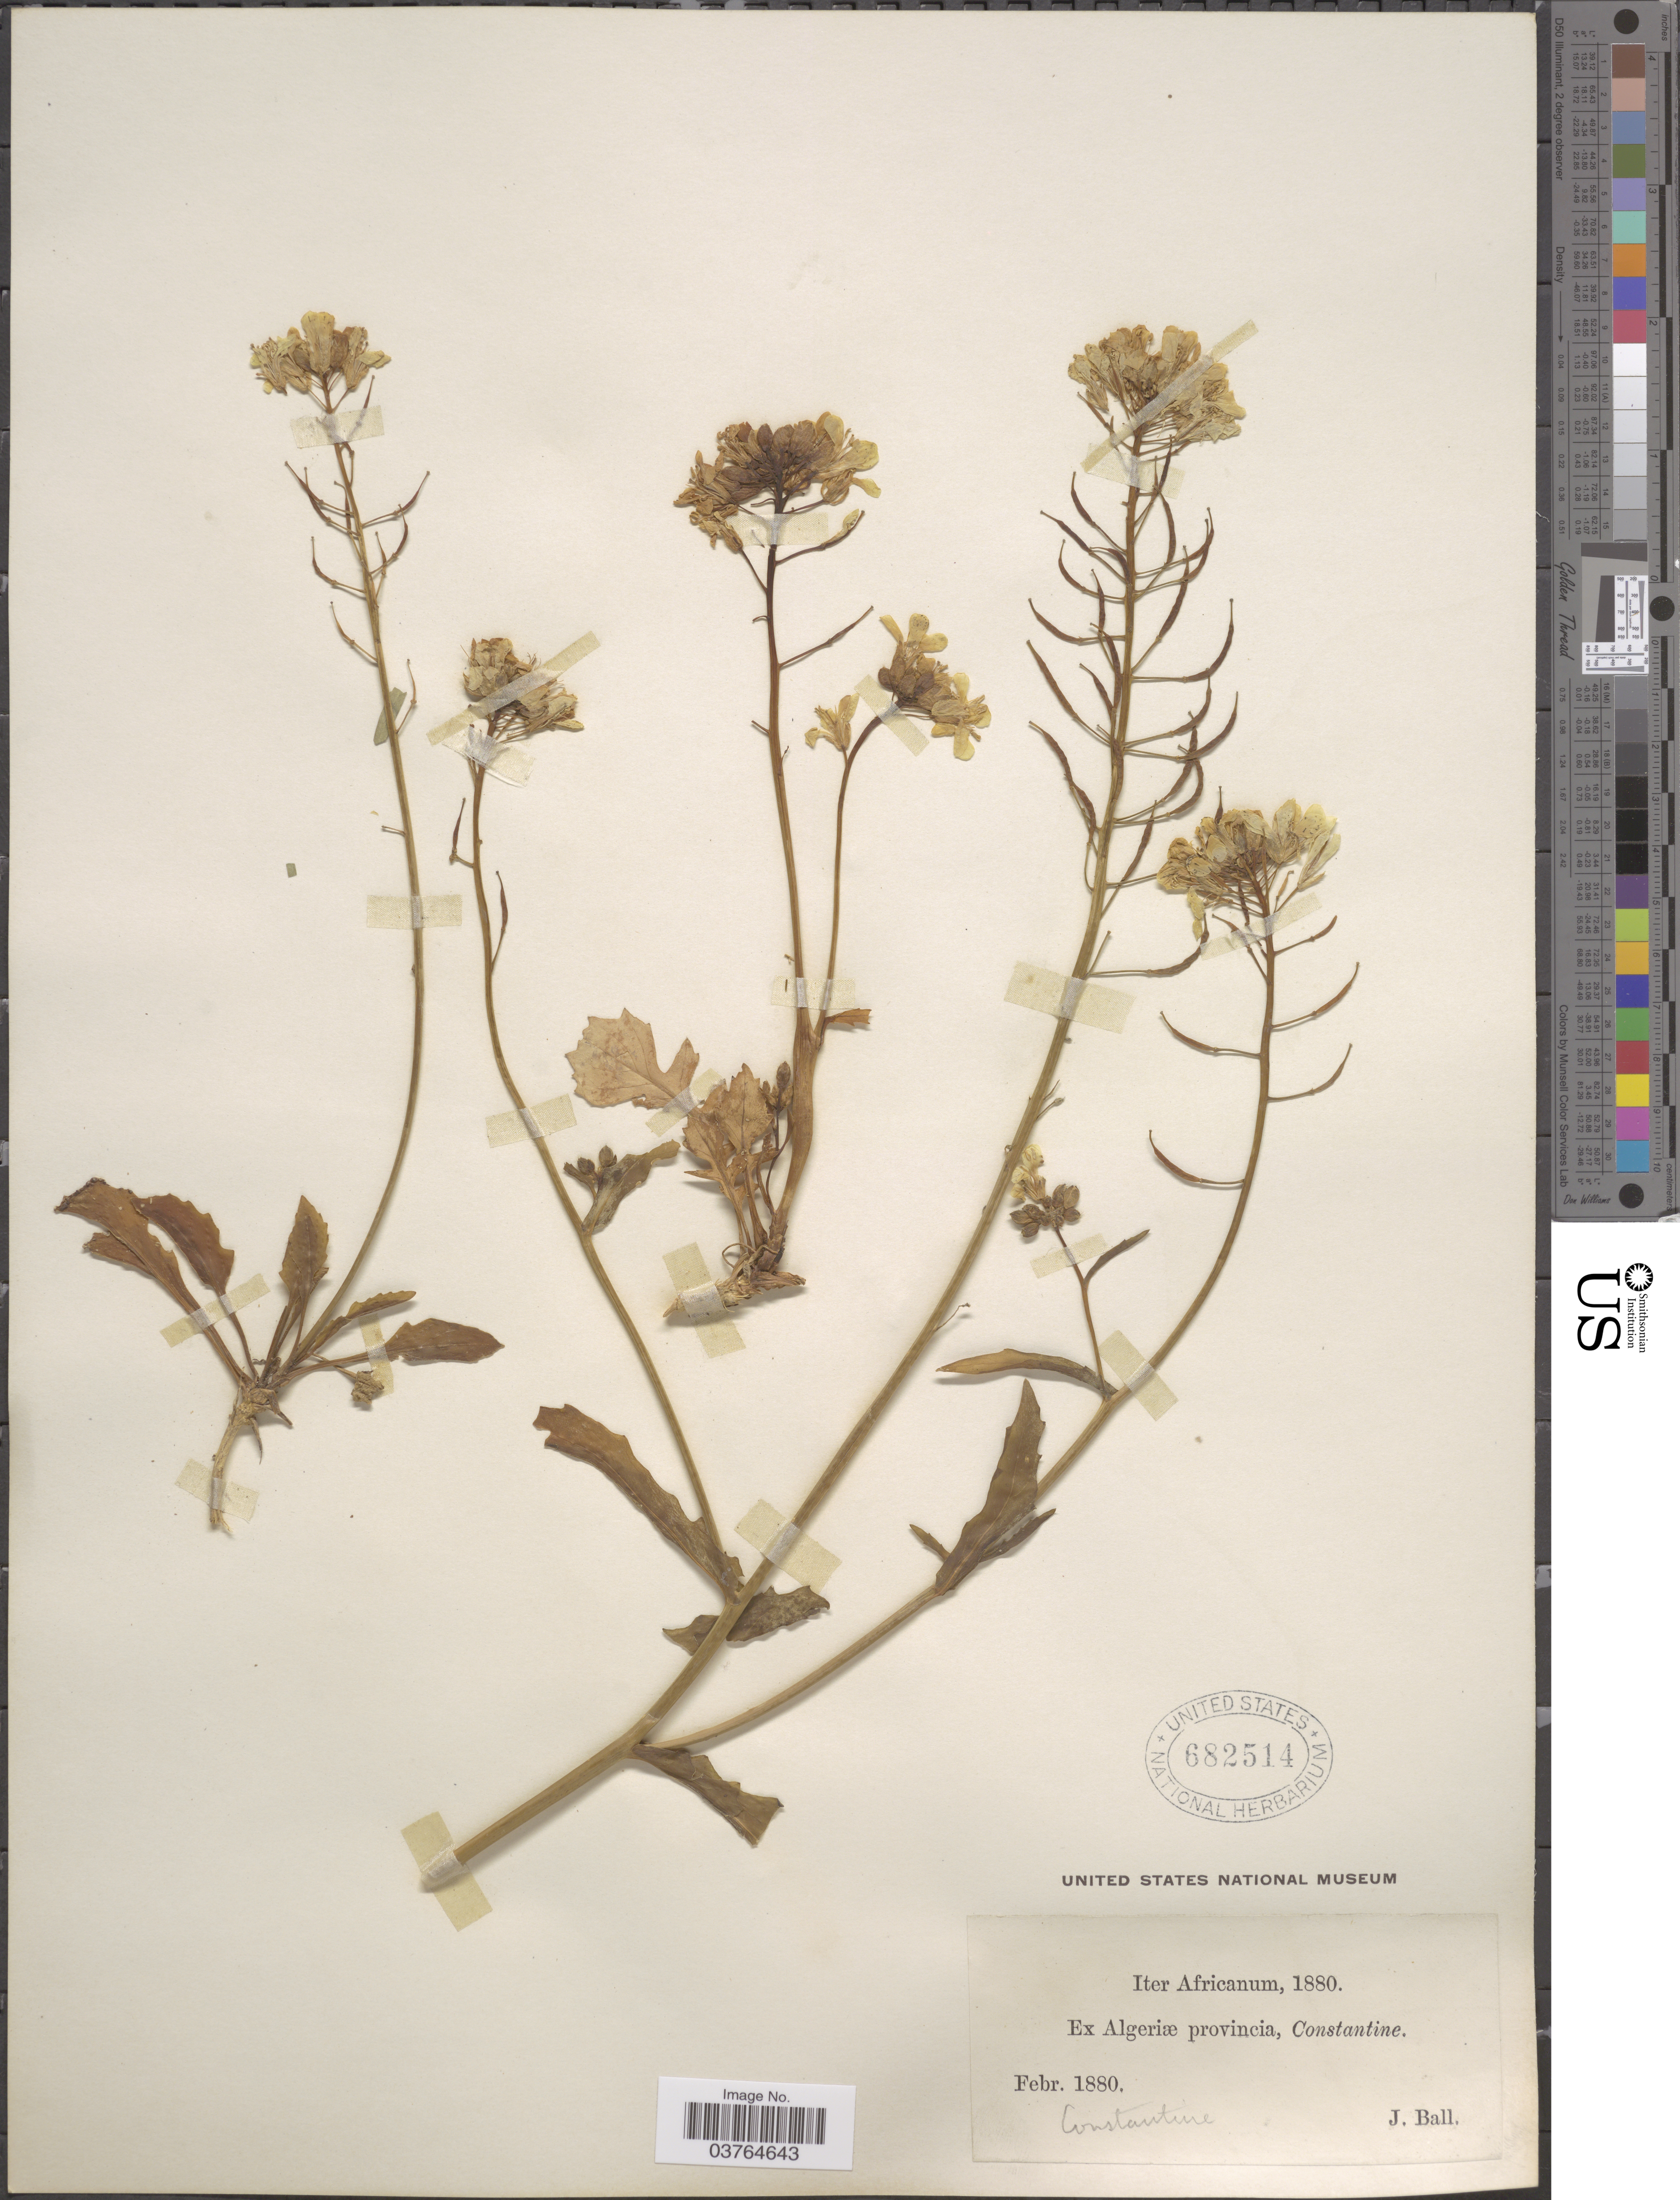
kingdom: Plantae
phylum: Tracheophyta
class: Magnoliopsida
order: Brassicales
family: Brassicaceae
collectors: J. Ball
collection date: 1880-02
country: Algeria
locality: Iter Africanum. Ex Algeriæ provincia, Constantine.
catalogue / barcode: US 682514